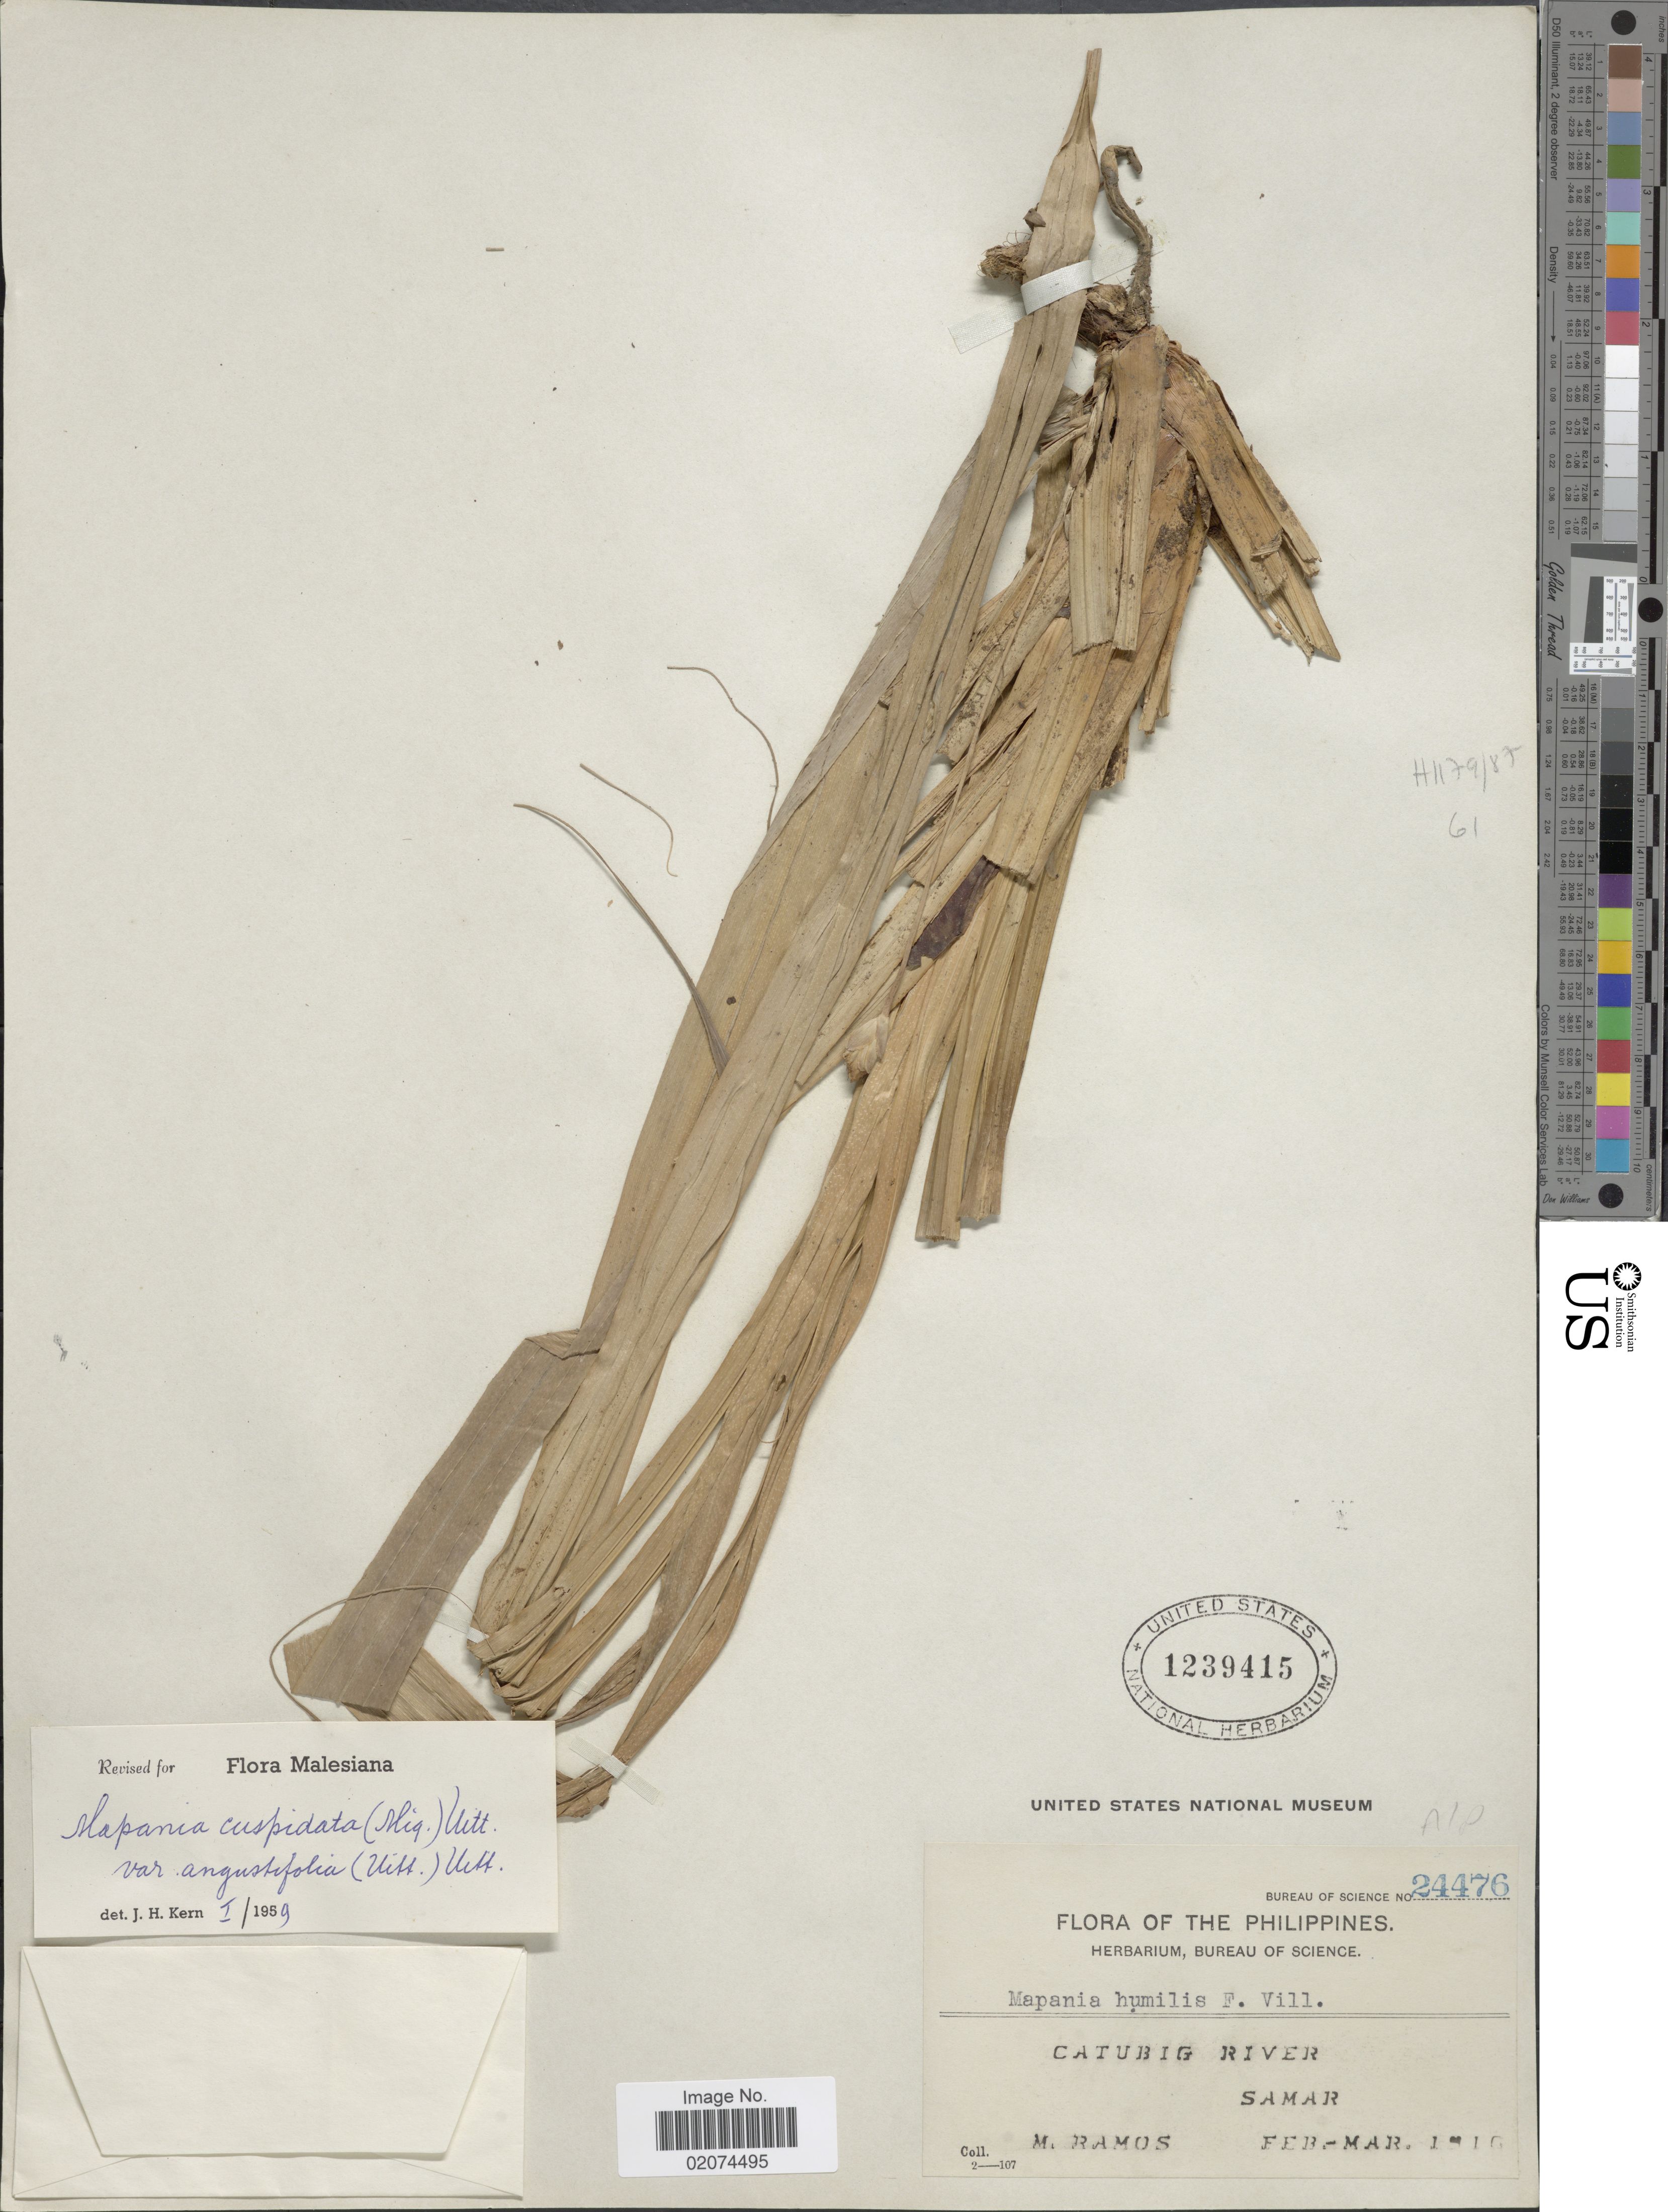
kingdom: Plantae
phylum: Tracheophyta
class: Liliopsida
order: Poales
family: Cyperaceae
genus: Mapania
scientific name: Mapania cuspidata var. angustifolia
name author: (Uittien) Uittien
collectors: M. Ramos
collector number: Bureau of Science24476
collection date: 1916-02/1916-03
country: Philippines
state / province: Eastern Visayas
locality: Catubig River, Samar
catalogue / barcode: US 1239415